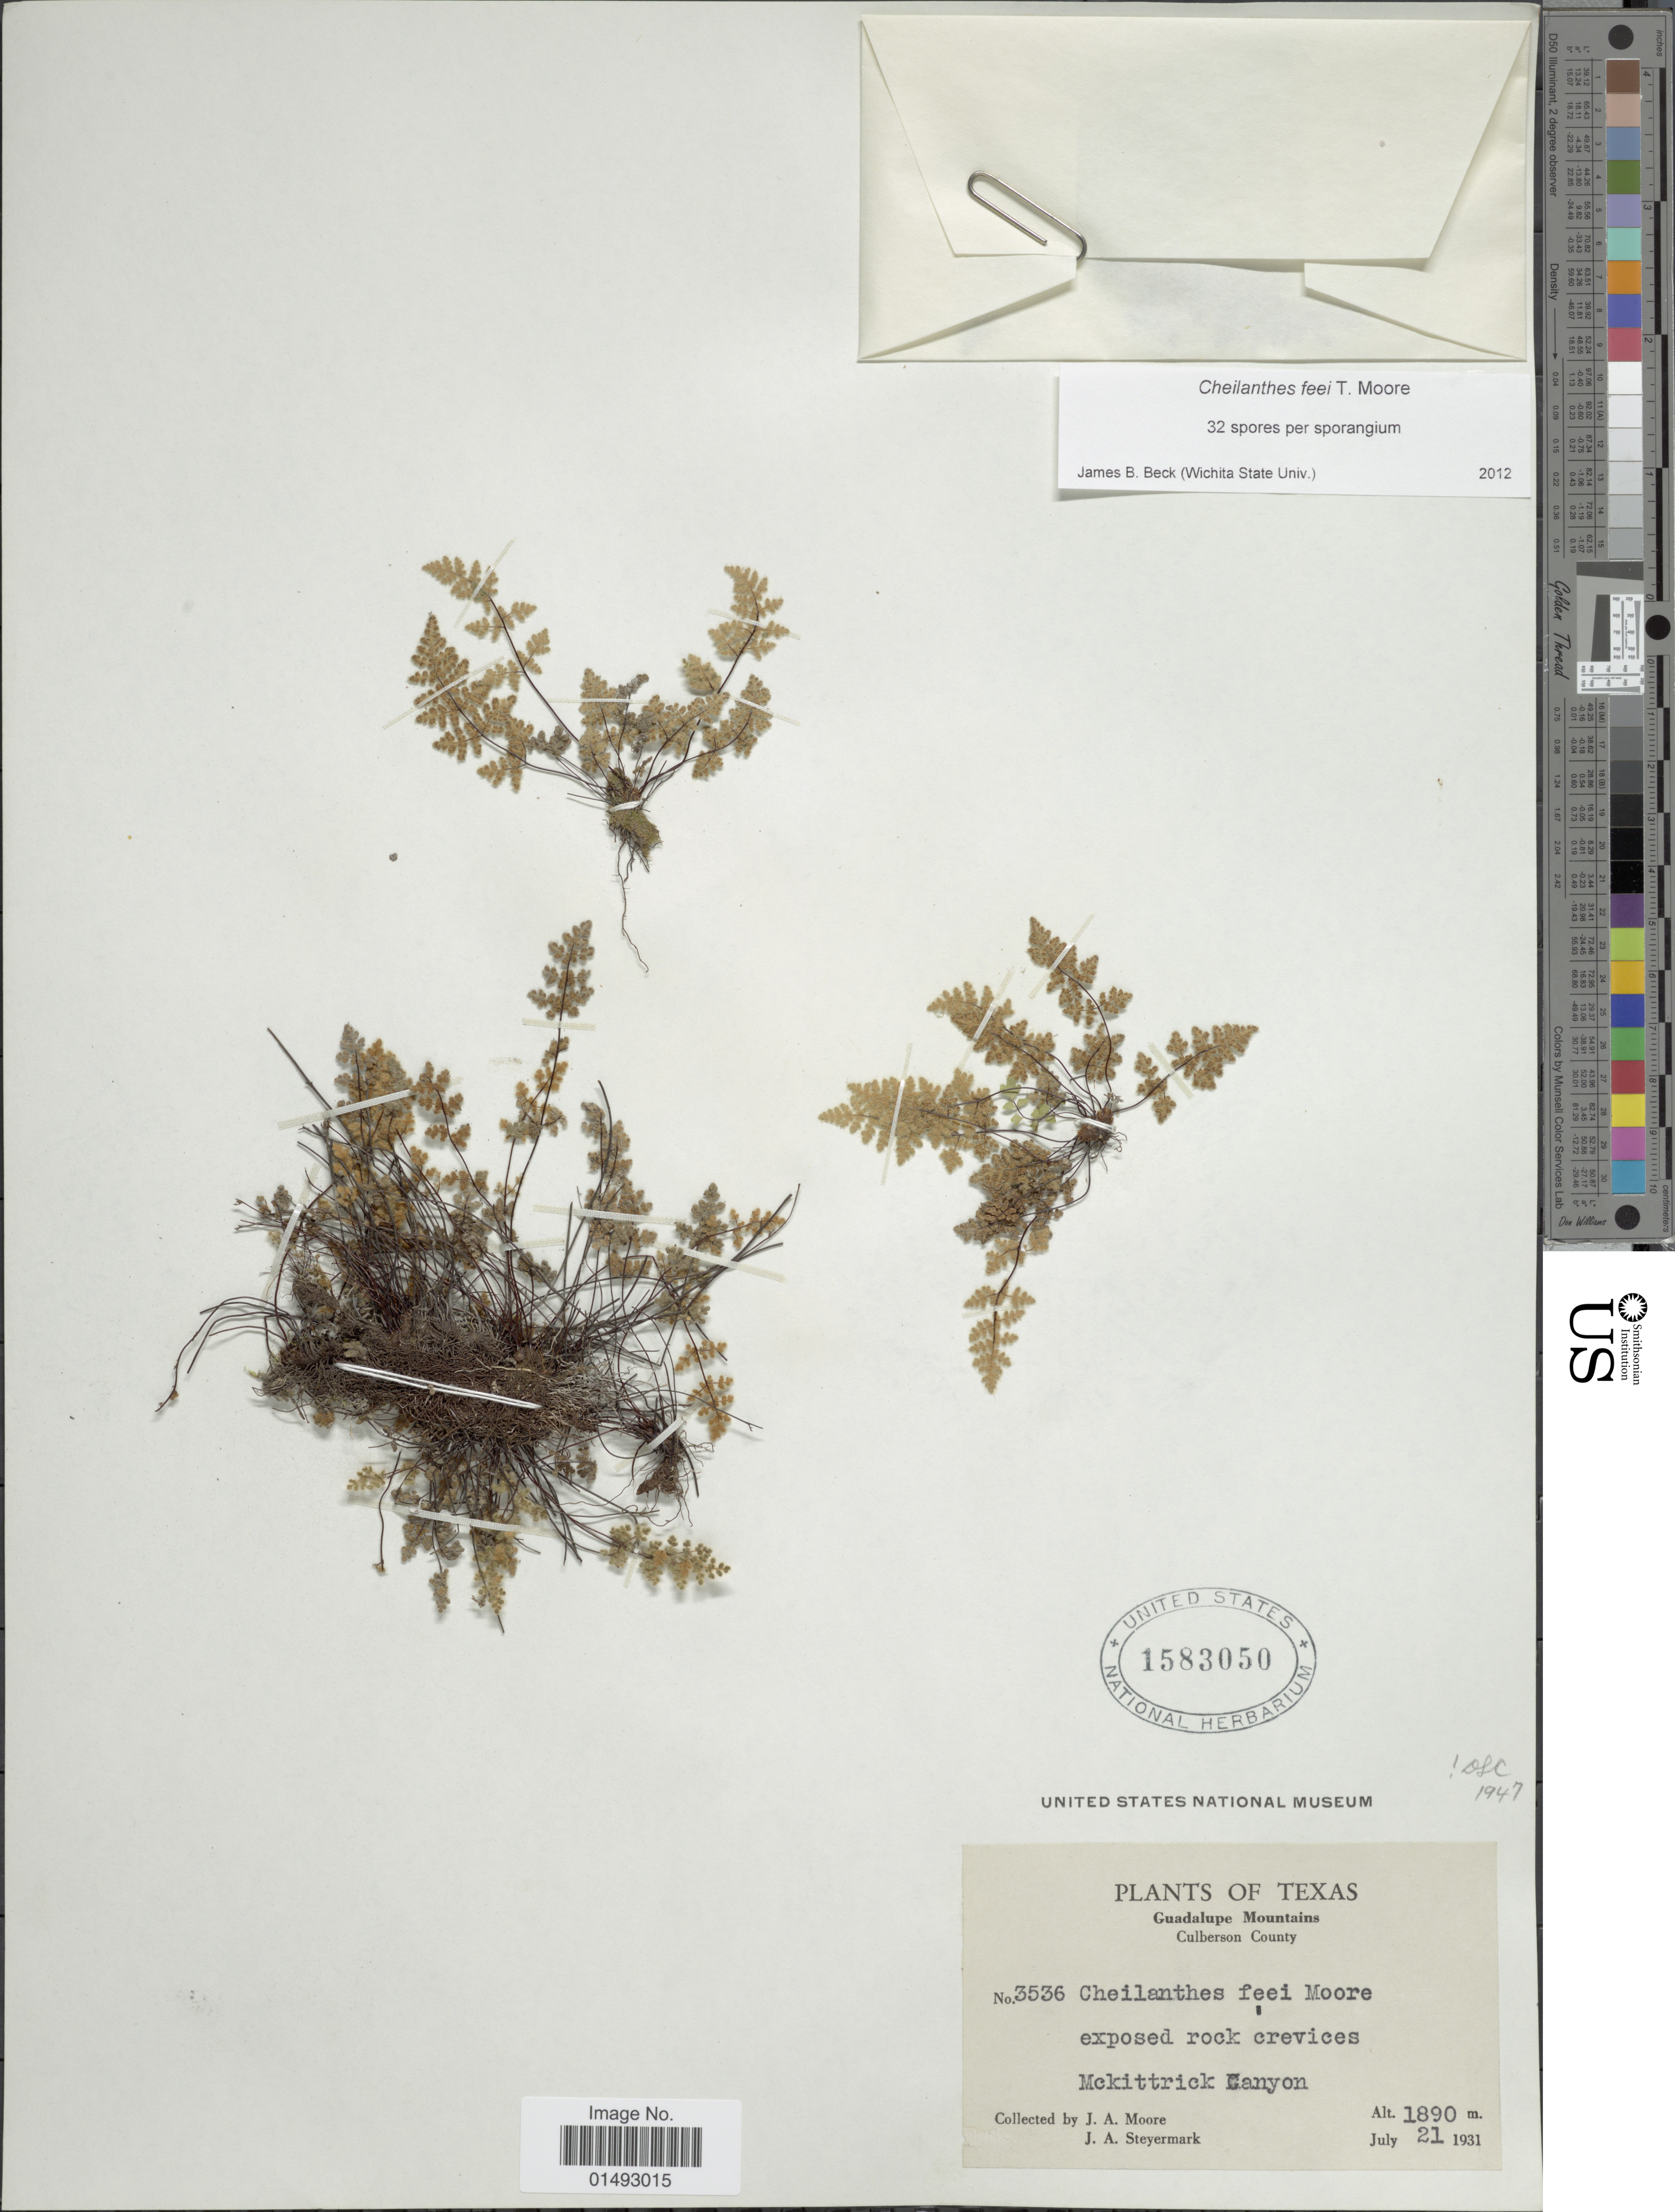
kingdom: Plantae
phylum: Tracheophyta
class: Polypodiopsida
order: Polypodiales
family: Pteridaceae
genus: Myriopteris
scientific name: Myriopteris gracilis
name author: Fée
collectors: J. A. Moore & J. Steyermark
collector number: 3536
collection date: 1931-07-21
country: United States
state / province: Texas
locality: Guadalupe Mountains, Culberson County, Mckittrick Canyon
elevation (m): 1890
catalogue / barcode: US 1583050